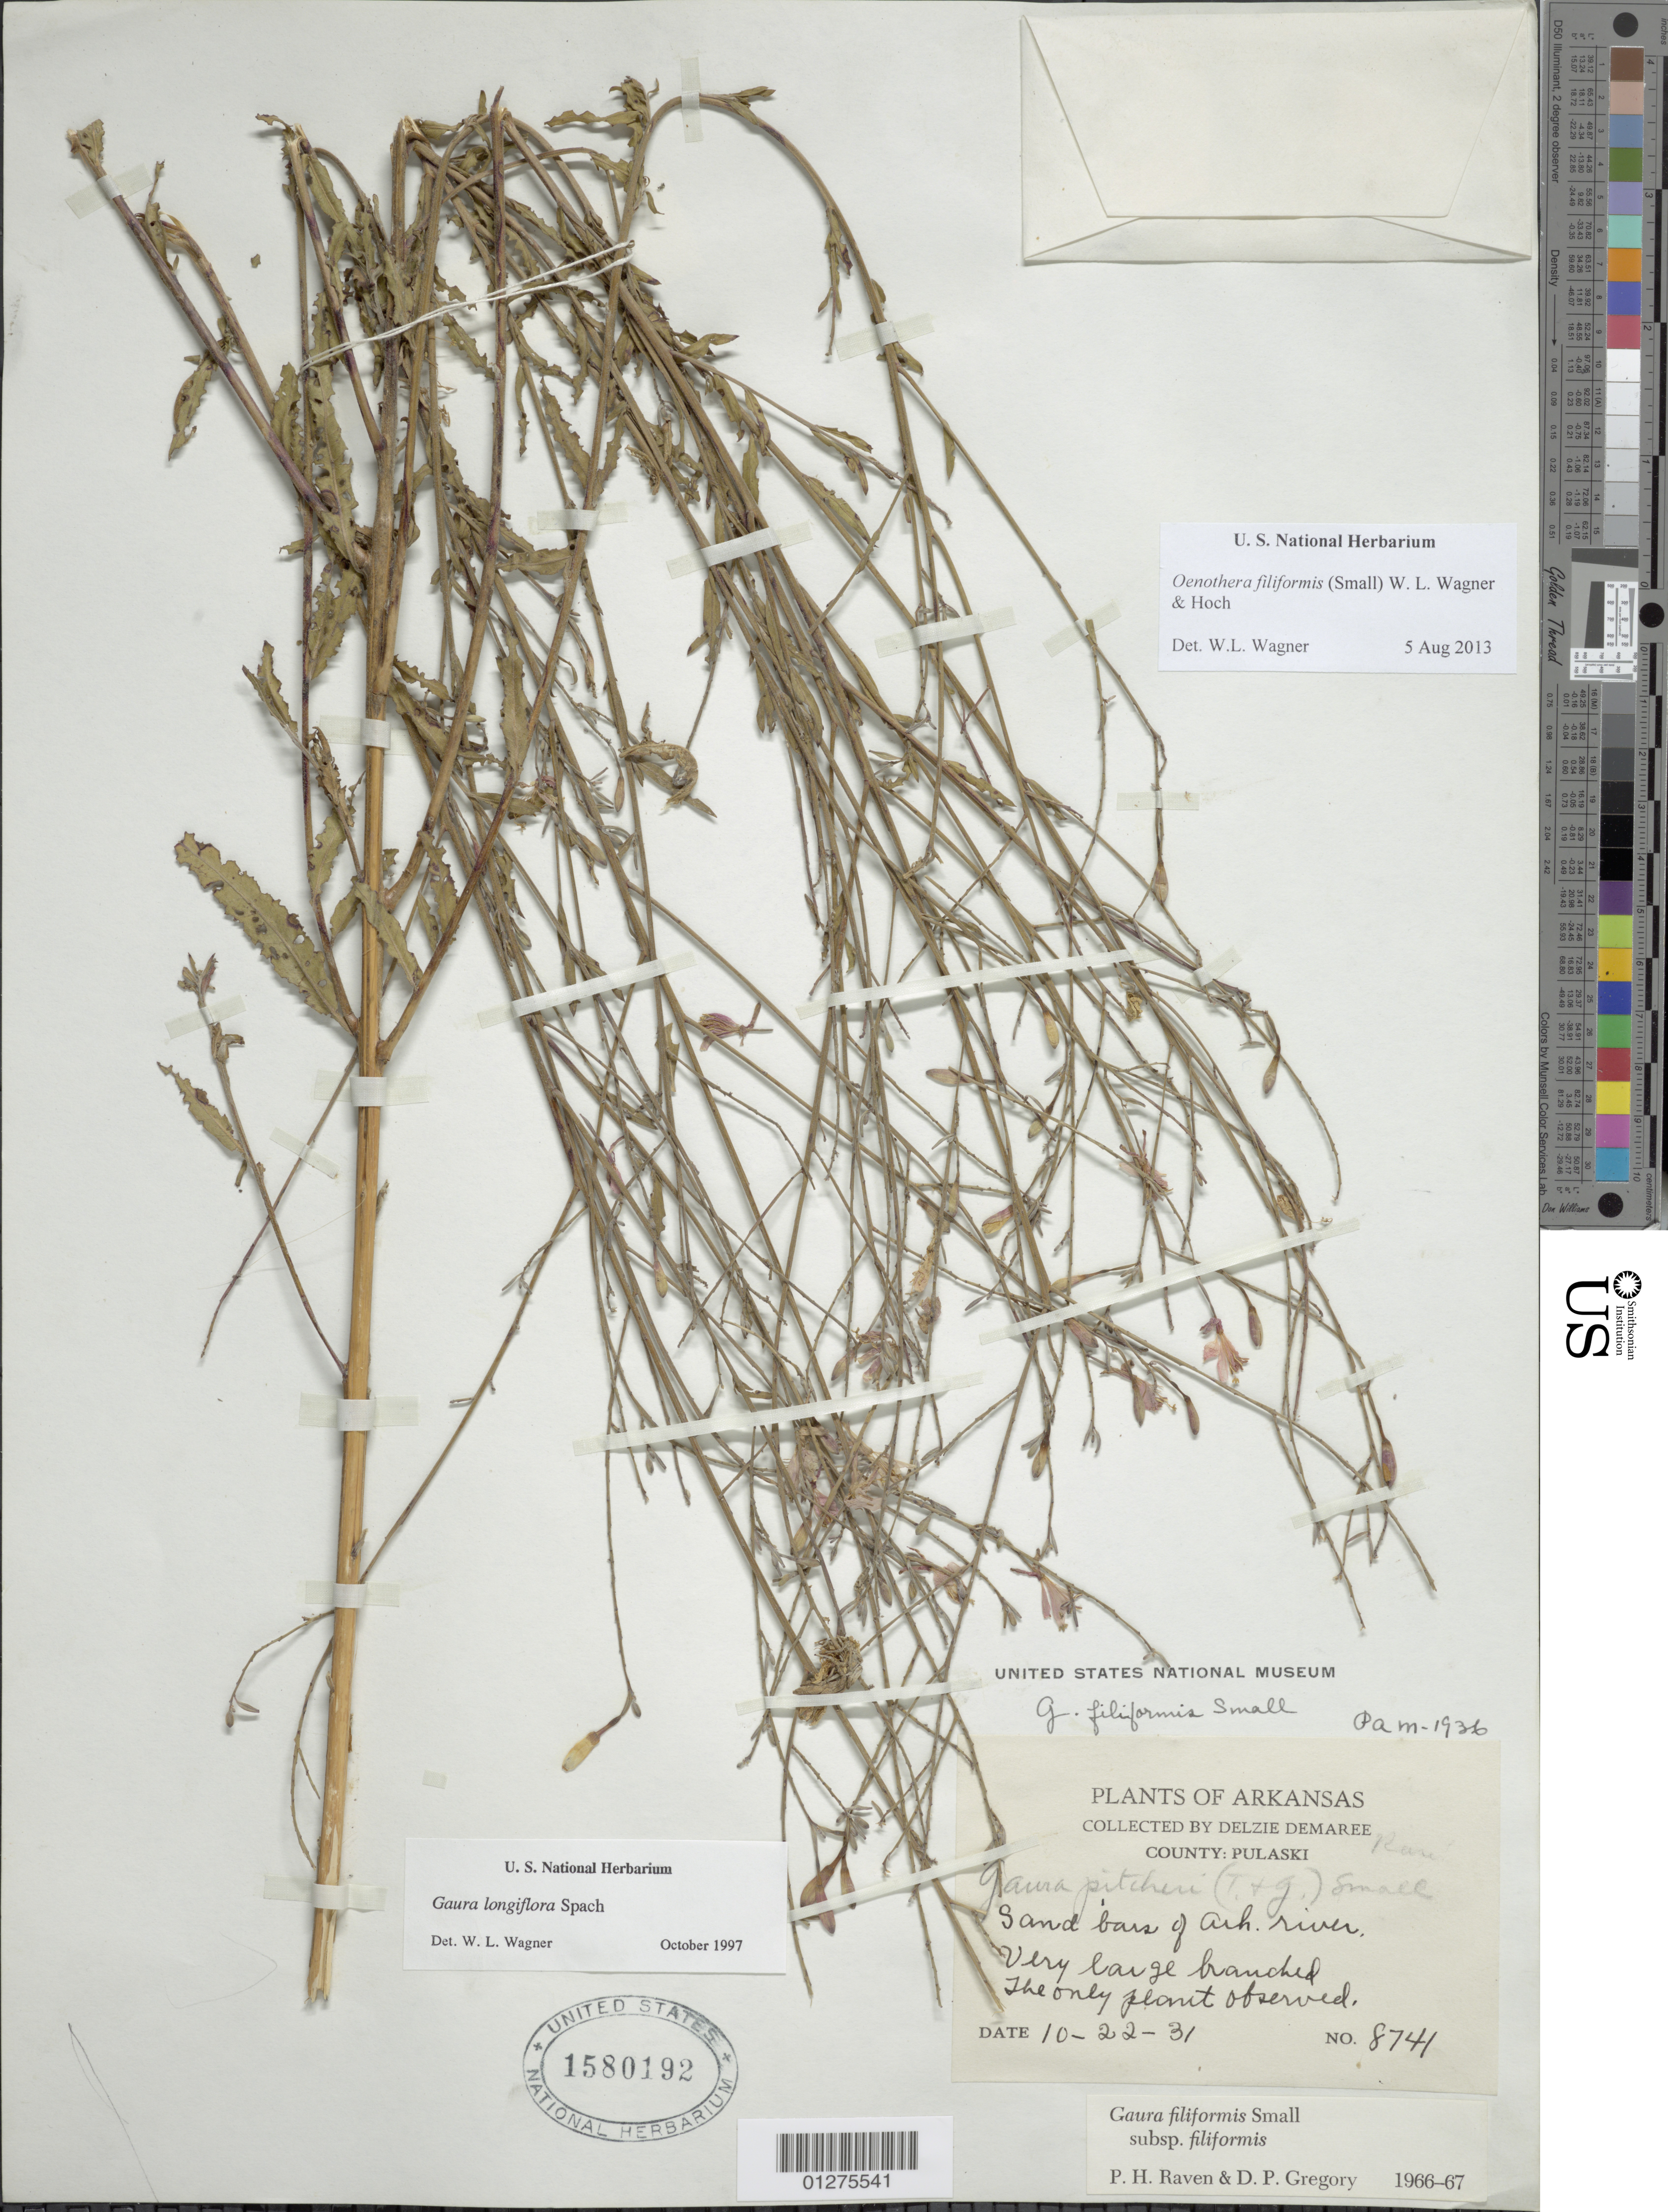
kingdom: Plantae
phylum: Tracheophyta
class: Magnoliopsida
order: Myrtales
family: Onagraceae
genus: Oenothera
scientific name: Oenothera filiformis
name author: (Small) W.L. Wagner & Hoch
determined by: Wagner, W. L., (BOT), Smithsonian Institution - National Museum of Natural History (UNITED STATES)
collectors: D. Demaree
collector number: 8741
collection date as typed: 22 Oct 1931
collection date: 1931-10-22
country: United States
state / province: Arkansas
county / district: Pulaski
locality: Sand bars of Arkansas River.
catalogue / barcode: US 1580192